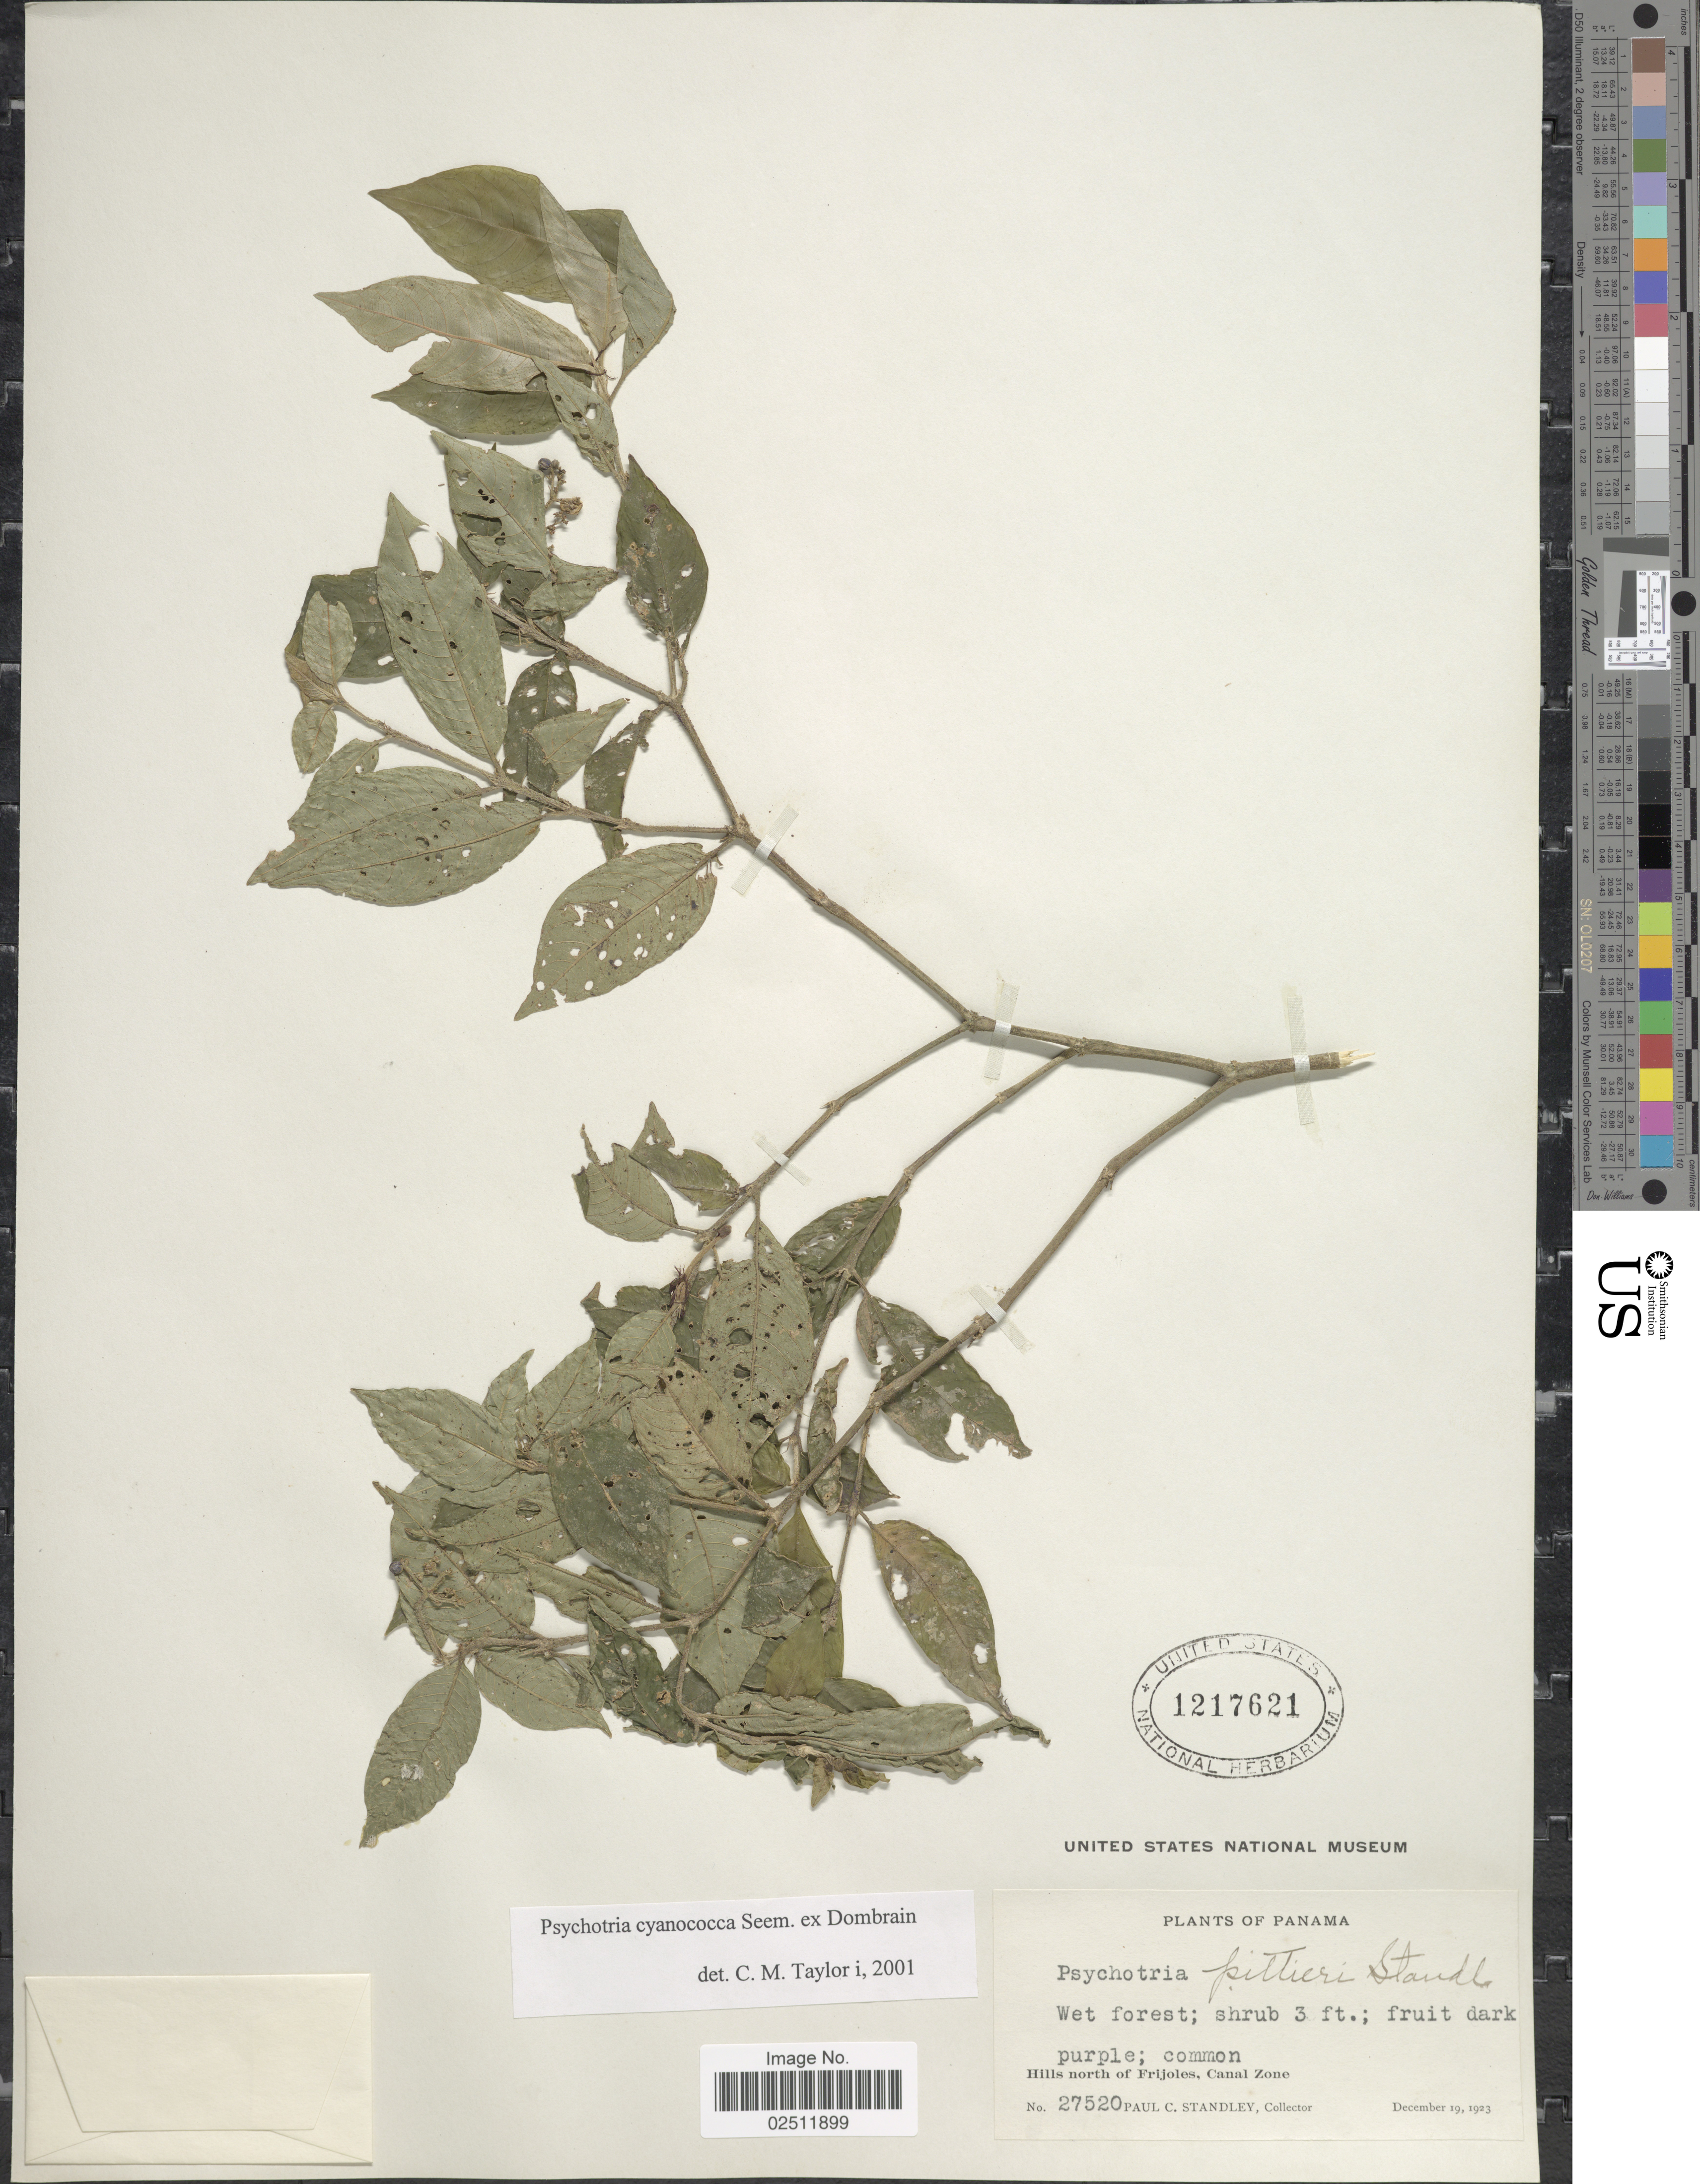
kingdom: Plantae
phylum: Tracheophyta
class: Magnoliopsida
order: Gentianales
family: Rubiaceae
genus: Psychotria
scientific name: Psychotria cyanococca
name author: Seem. ex Dombrain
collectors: P. C. Standley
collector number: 27520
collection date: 1923-12-19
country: Panama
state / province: Colón / Panamá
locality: Hills north of Frijoles, Canal Zone.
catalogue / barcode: US 1217621